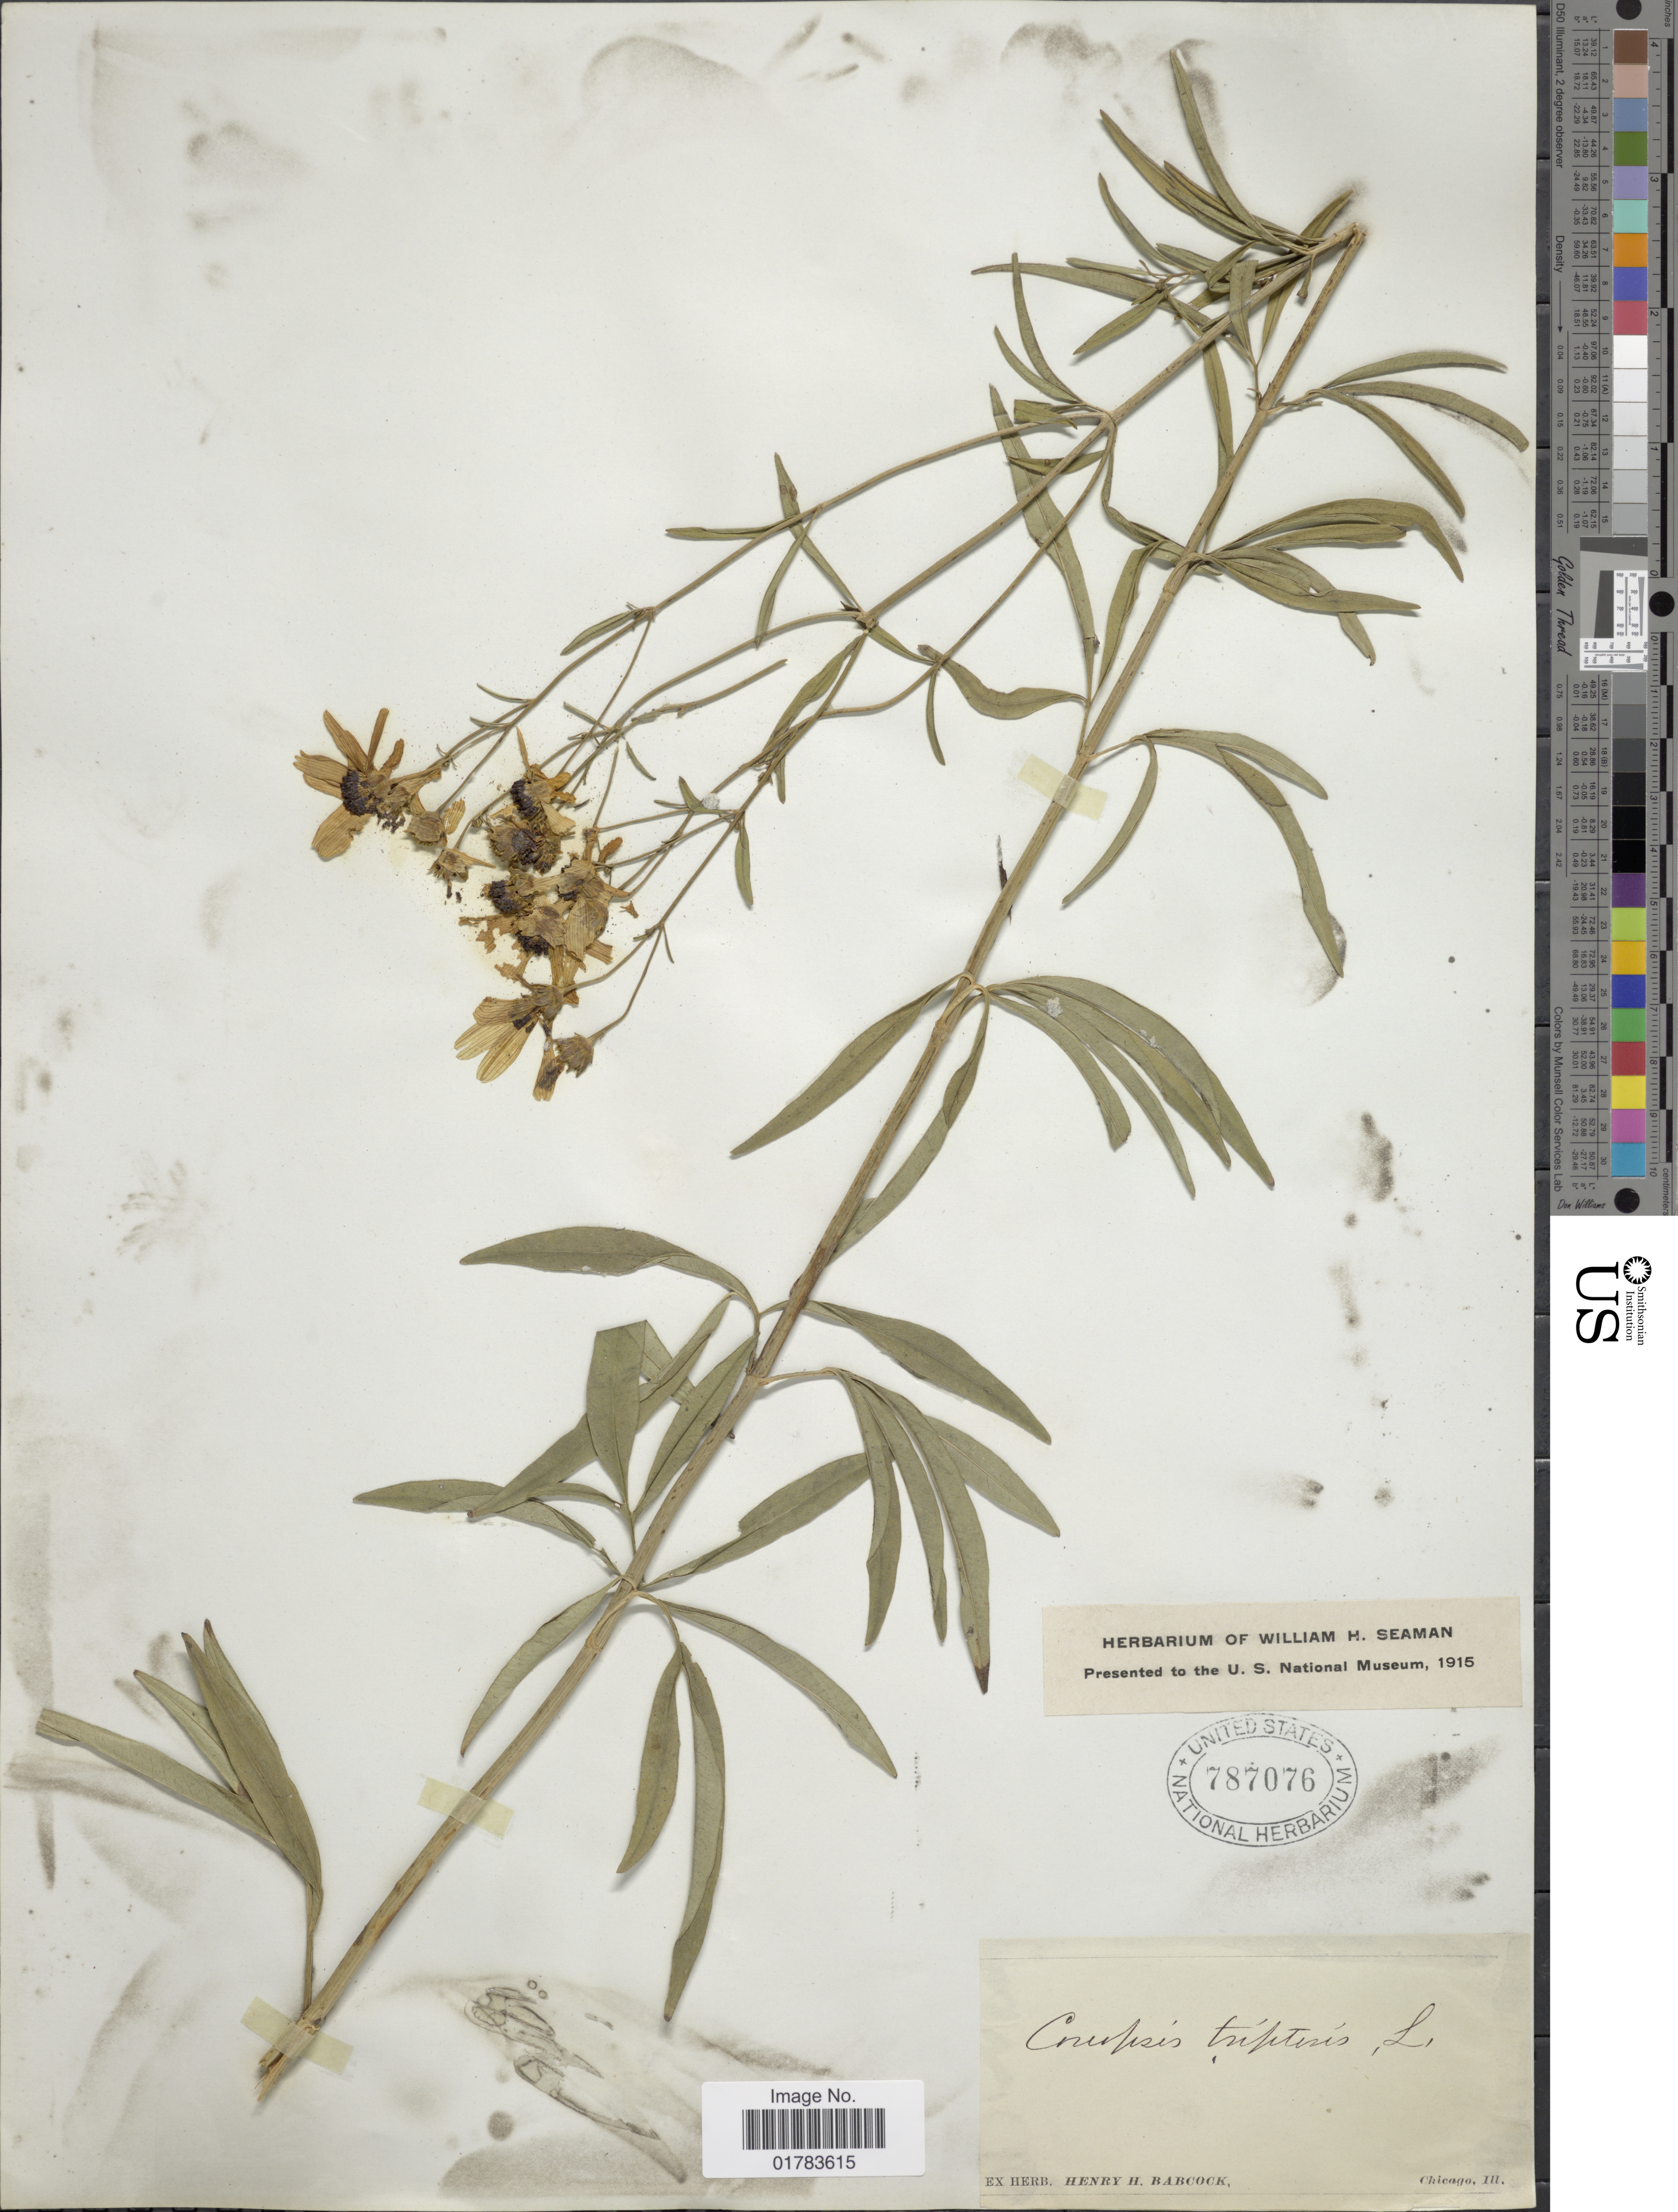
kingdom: Plantae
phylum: Tracheophyta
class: Magnoliopsida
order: Asterales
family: Asteraceae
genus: Coreopsis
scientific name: Coreopsis tripteris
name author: L.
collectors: ex herb. Henry Homes Babcock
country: United States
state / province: Illinois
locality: Chicago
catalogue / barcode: US 787076